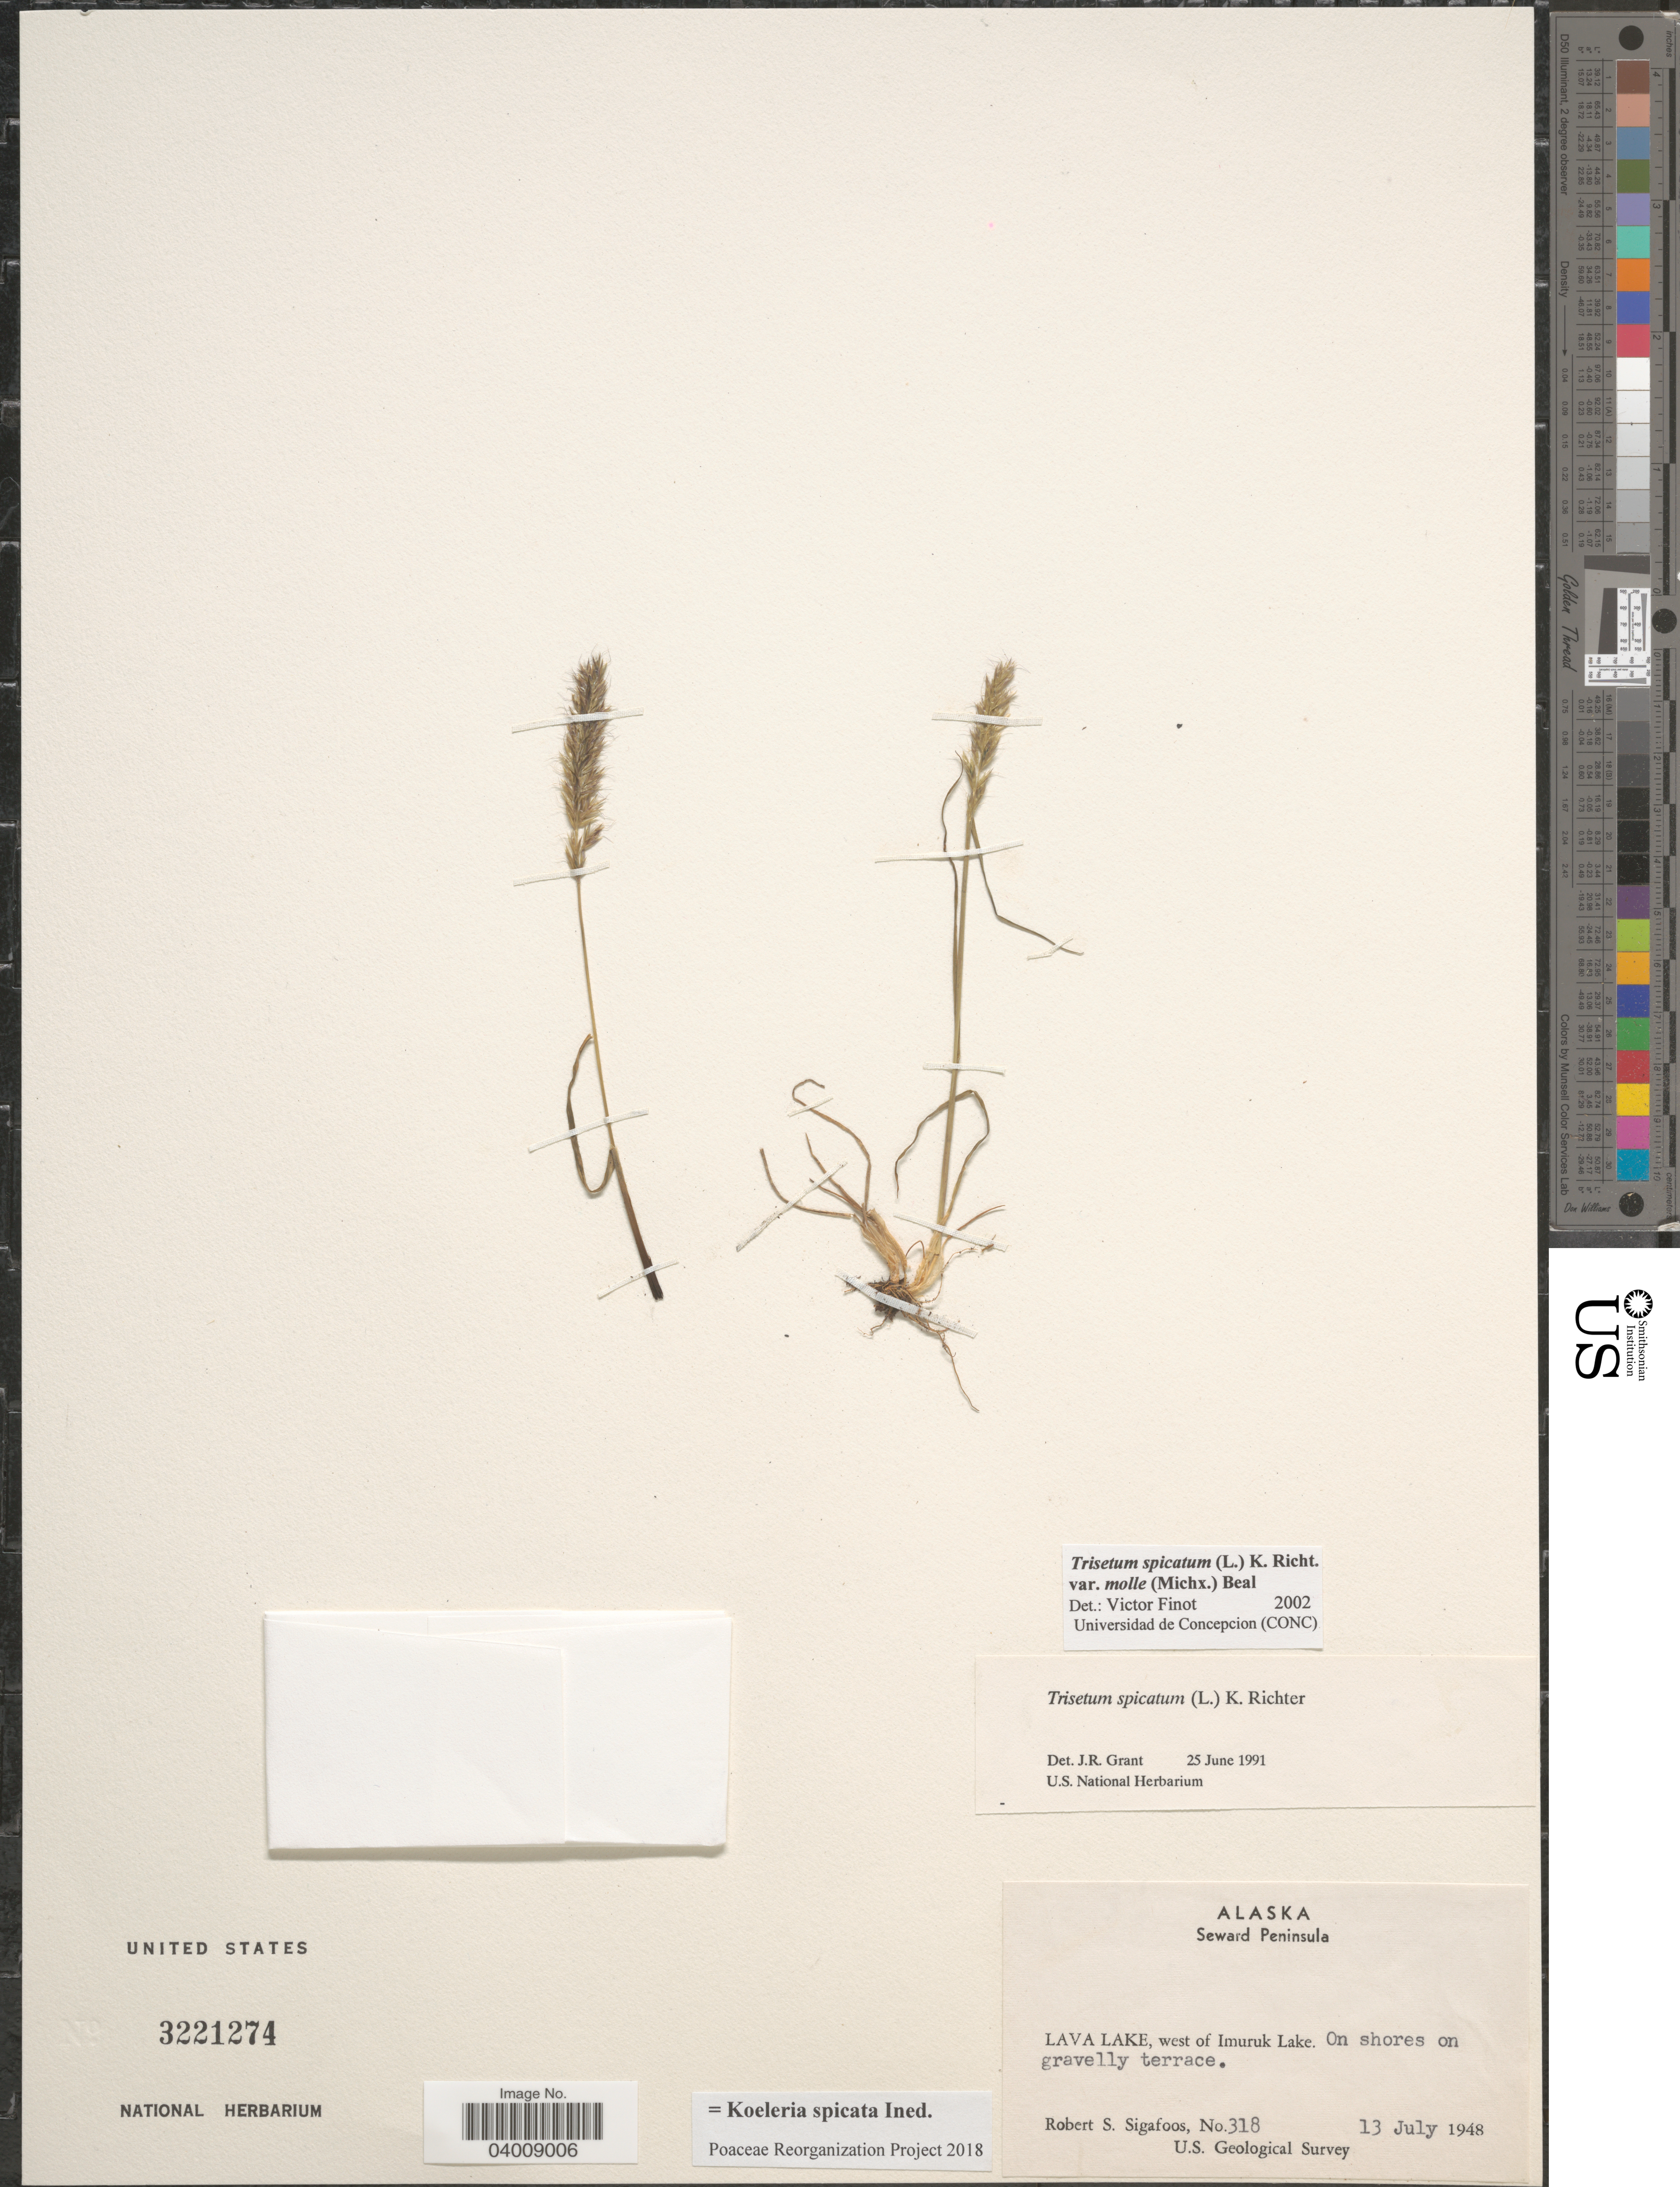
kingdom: Plantae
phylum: Tracheophyta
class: Liliopsida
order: Poales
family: Poaceae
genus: Koeleria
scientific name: Koeleria spicata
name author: (L.) Barberá et al.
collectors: R. Sigafoos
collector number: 318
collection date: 1948-07-13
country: United States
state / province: Alaska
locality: Seward Peninsula. Lava Lake, west of Imuruk Lake.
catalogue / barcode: US 3221274